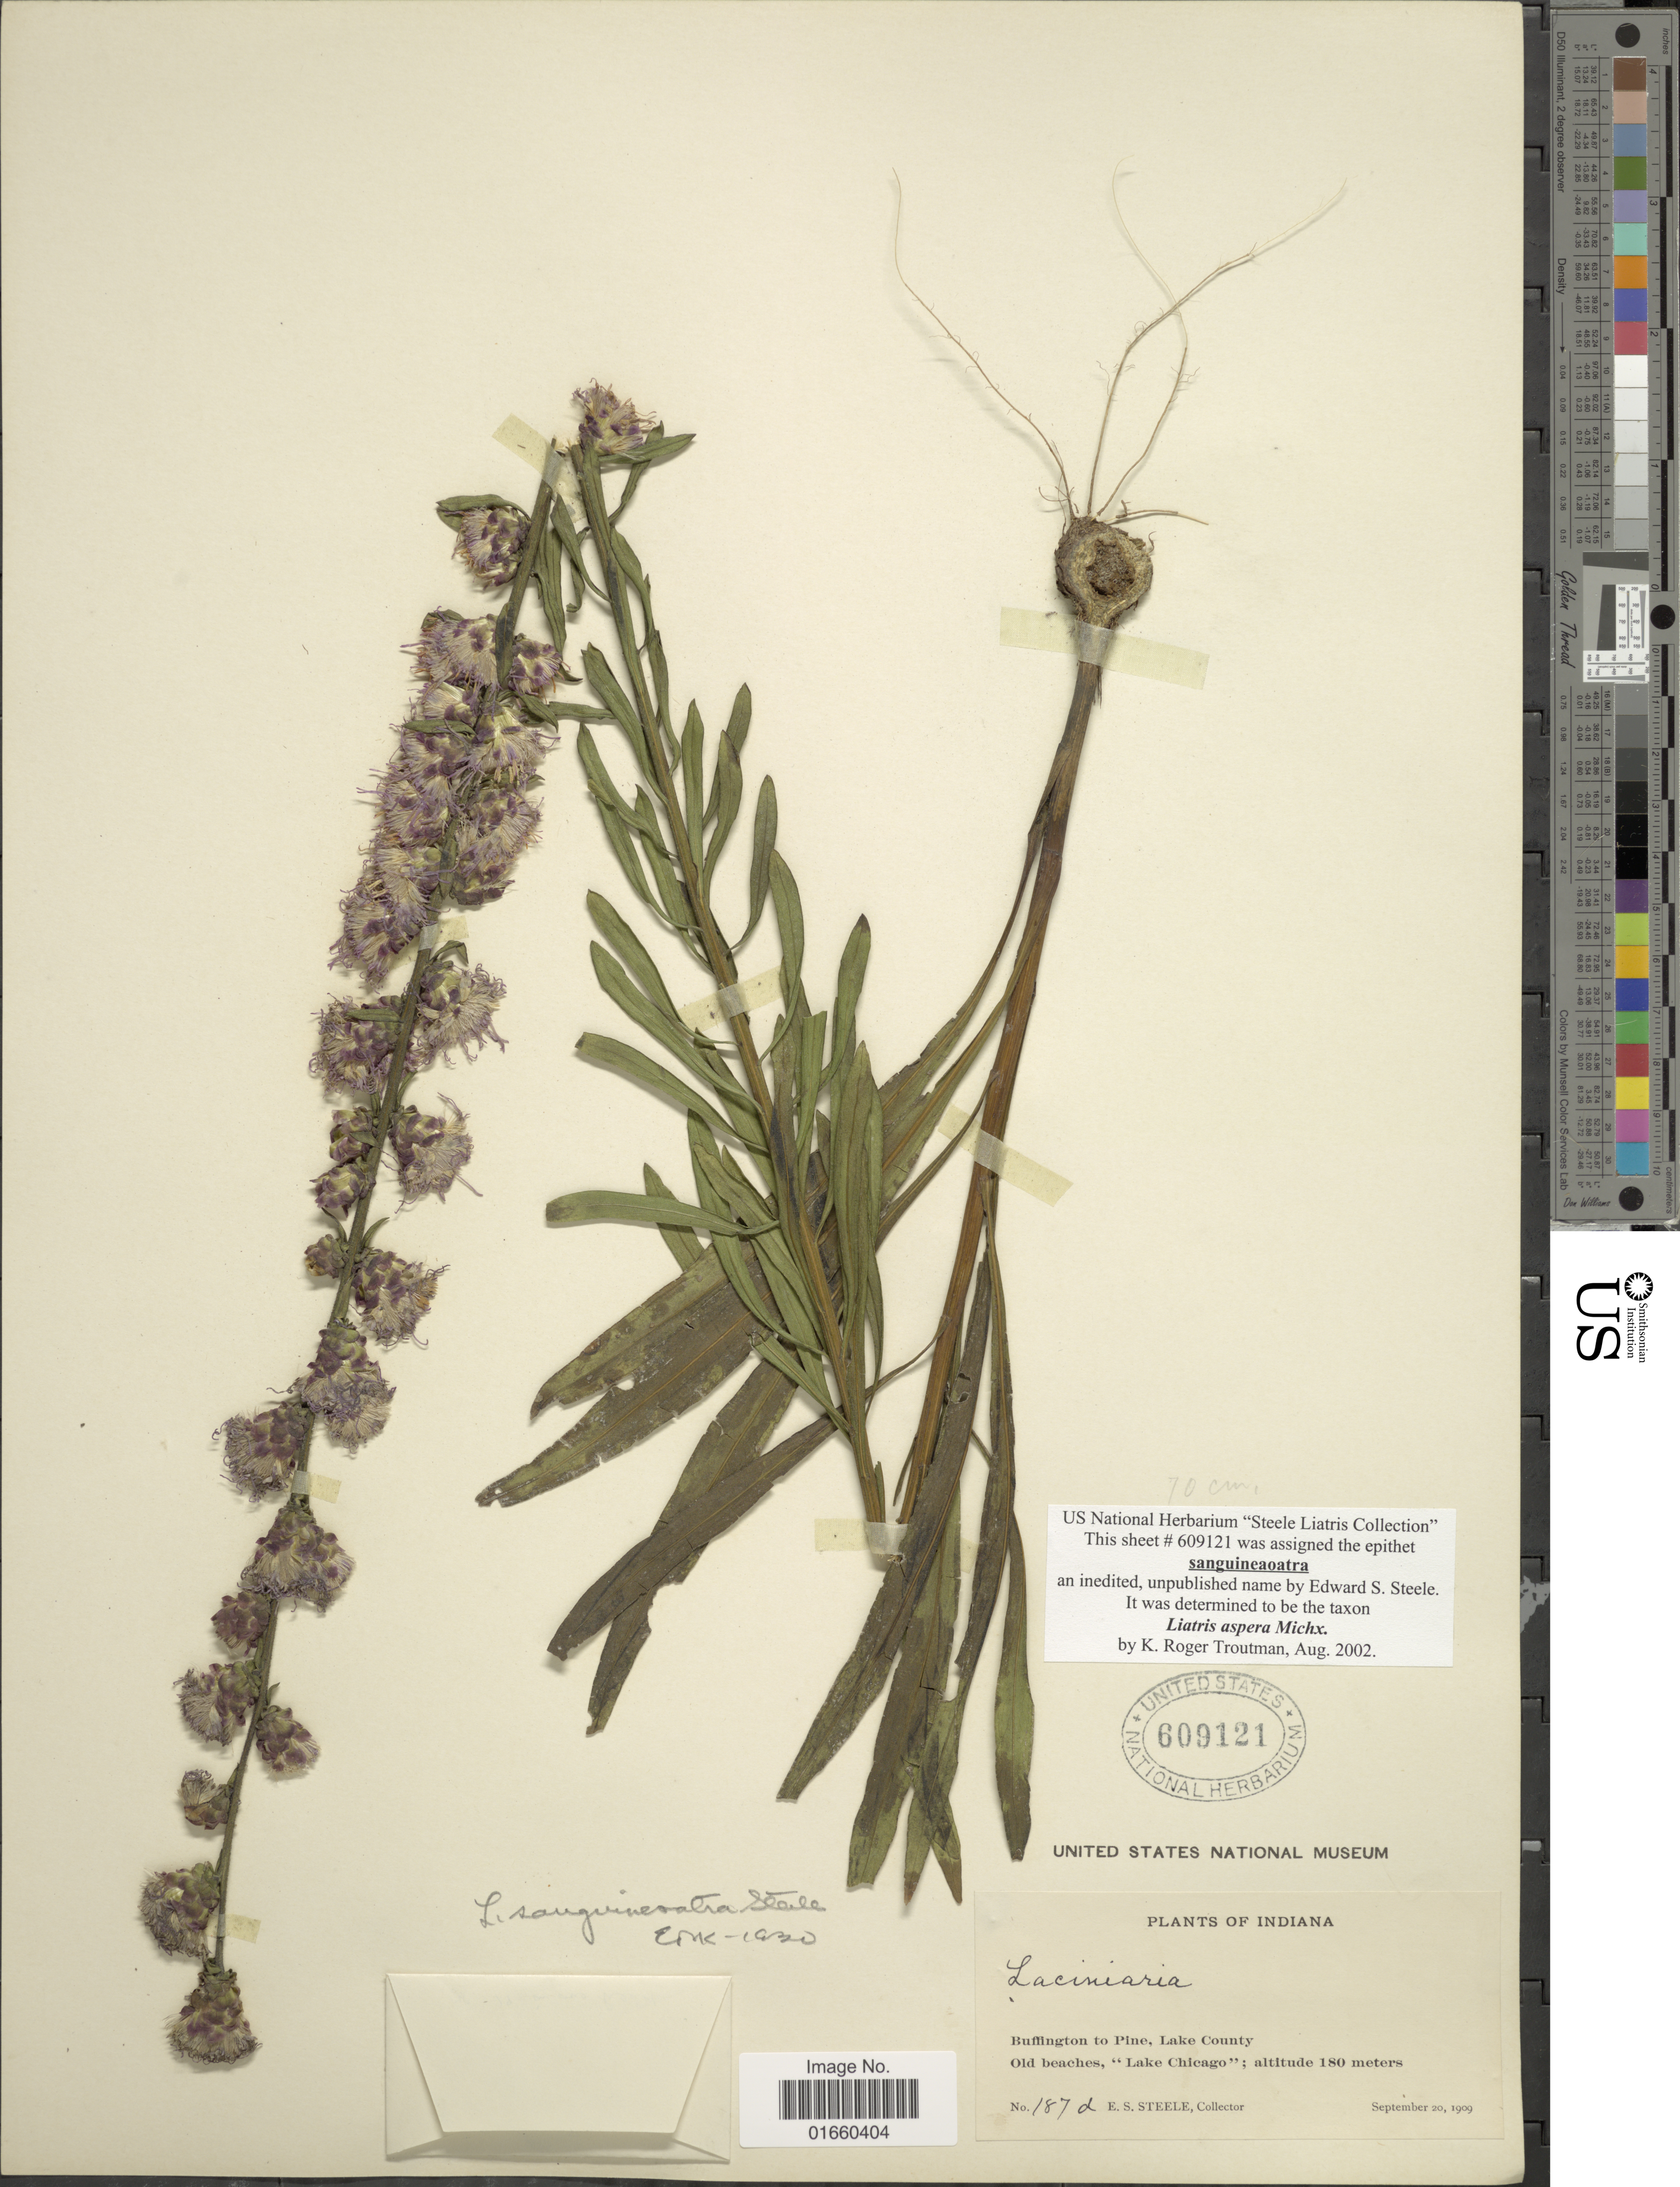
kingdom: Plantae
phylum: Tracheophyta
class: Magnoliopsida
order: Asterales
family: Asteraceae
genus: Liatris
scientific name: Liatris aspera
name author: Michx.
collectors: E. Steele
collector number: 187d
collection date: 1909-09-20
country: United States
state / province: Indiana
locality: Buffington to Pine, Lake County, Old beaches, "Lake Chicago"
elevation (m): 180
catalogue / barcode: US 609121